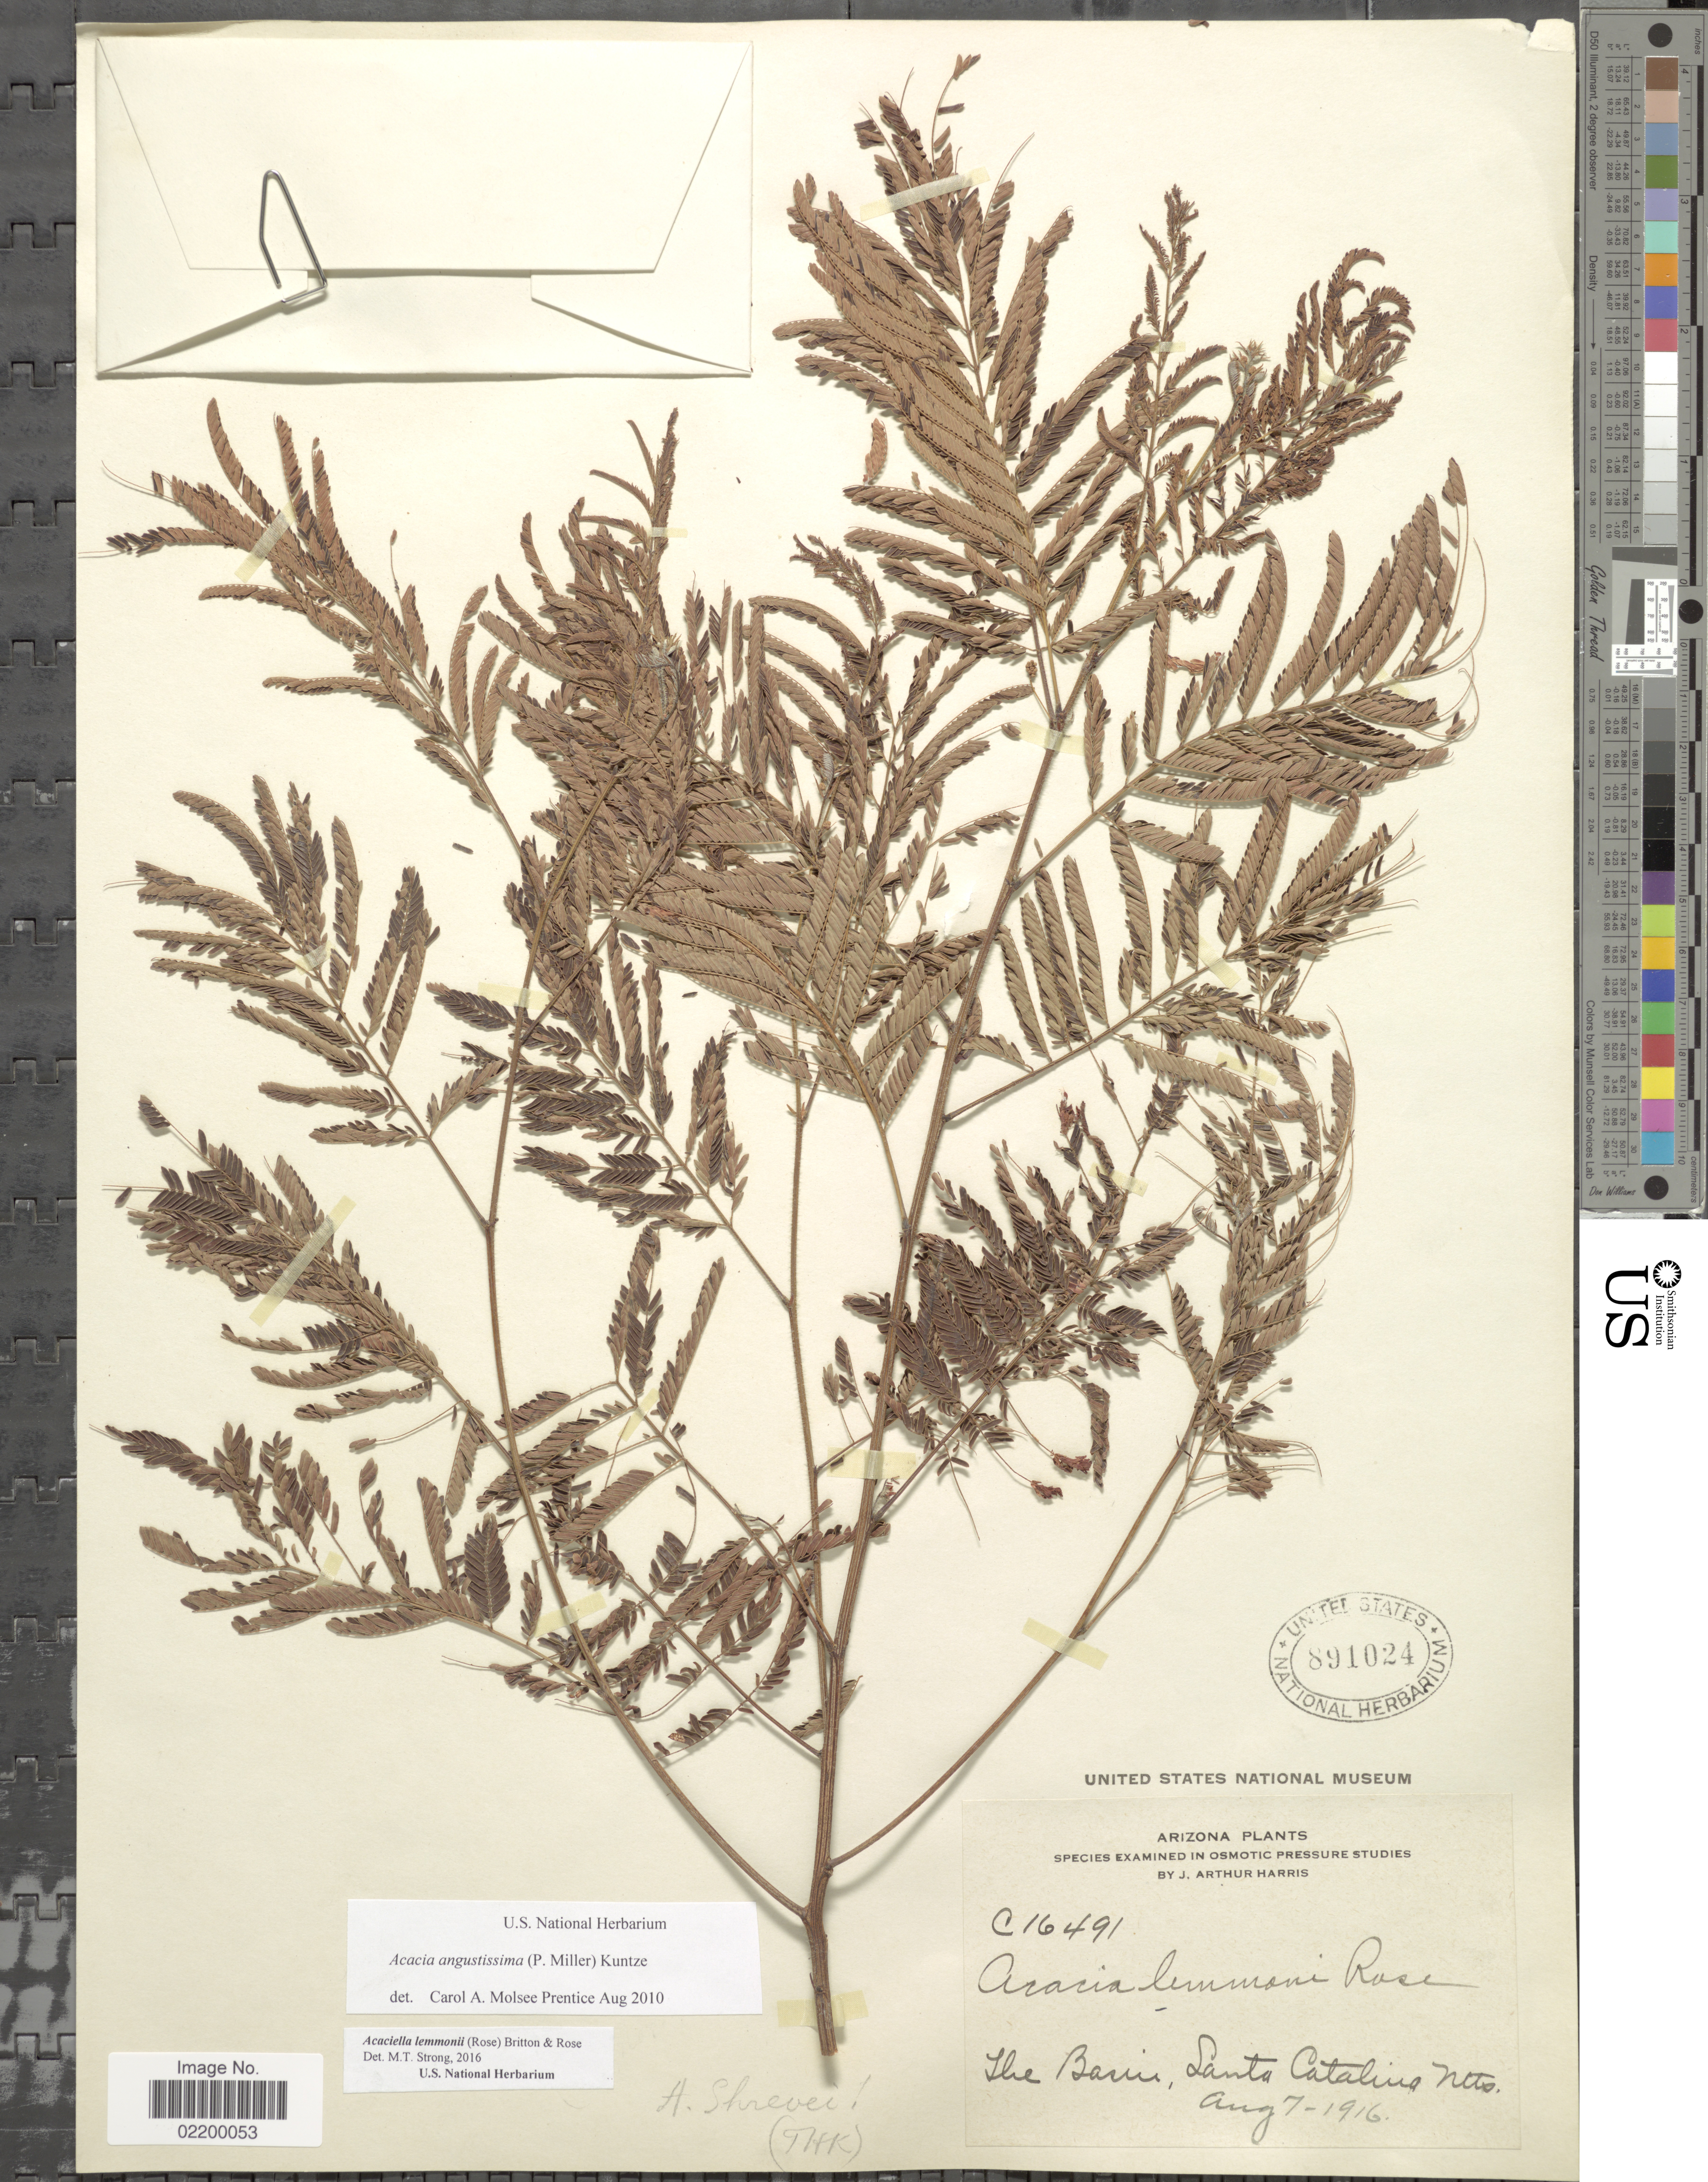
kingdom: Plantae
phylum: Tracheophyta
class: Magnoliopsida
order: Fabales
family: Fabaceae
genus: Acaciella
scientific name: Acaciella lemmonii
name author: (Rose) Britton & Rose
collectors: J. A. Harris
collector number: C16491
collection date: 1916-08-07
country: United States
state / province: Arizona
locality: The Basin, Santa Catalina Mts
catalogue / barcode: US 891024